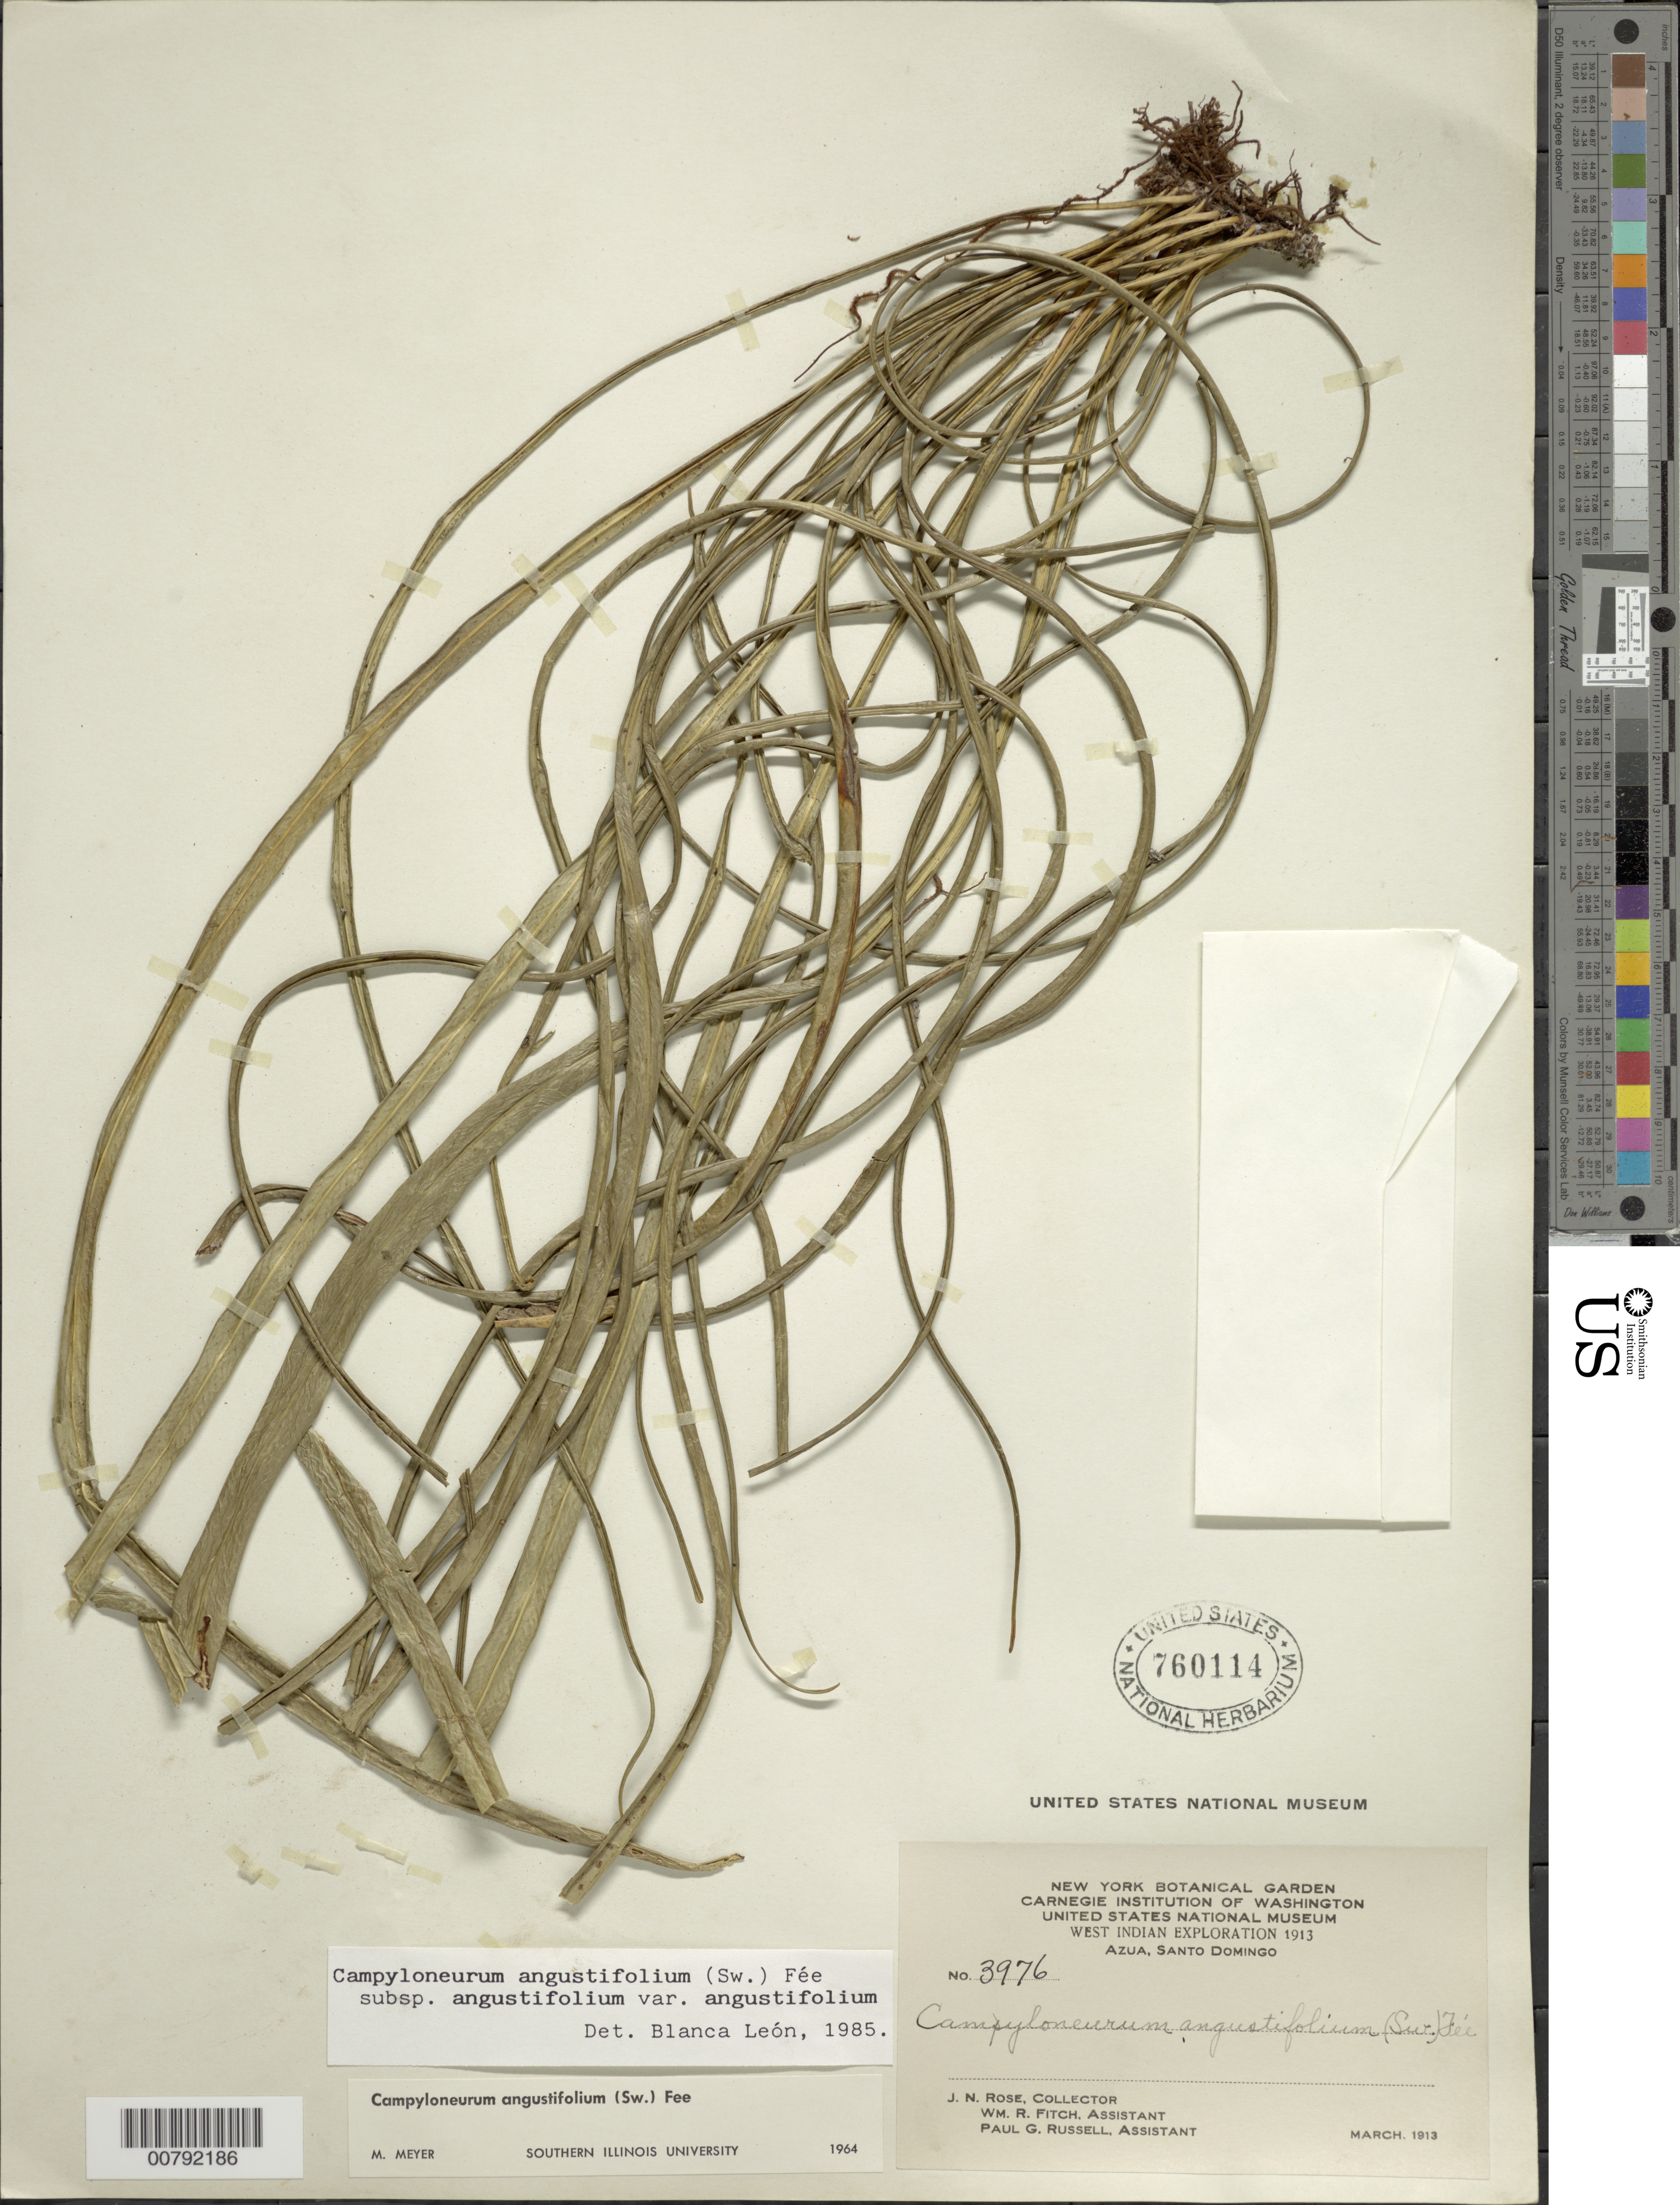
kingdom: Plantae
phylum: Tracheophyta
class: Polypodiopsida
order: Polypodiales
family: Polypodiaceae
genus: Campyloneurum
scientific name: Campyloneurum angustifolium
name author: (Sw.) Fée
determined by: Meyer, M.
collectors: J. N. Rose, W. R. Fitch & P. G. Russell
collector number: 3976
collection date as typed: Mar 1913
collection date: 1913-03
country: Dominican Republic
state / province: Azua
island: Hispaniola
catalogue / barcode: US 740114